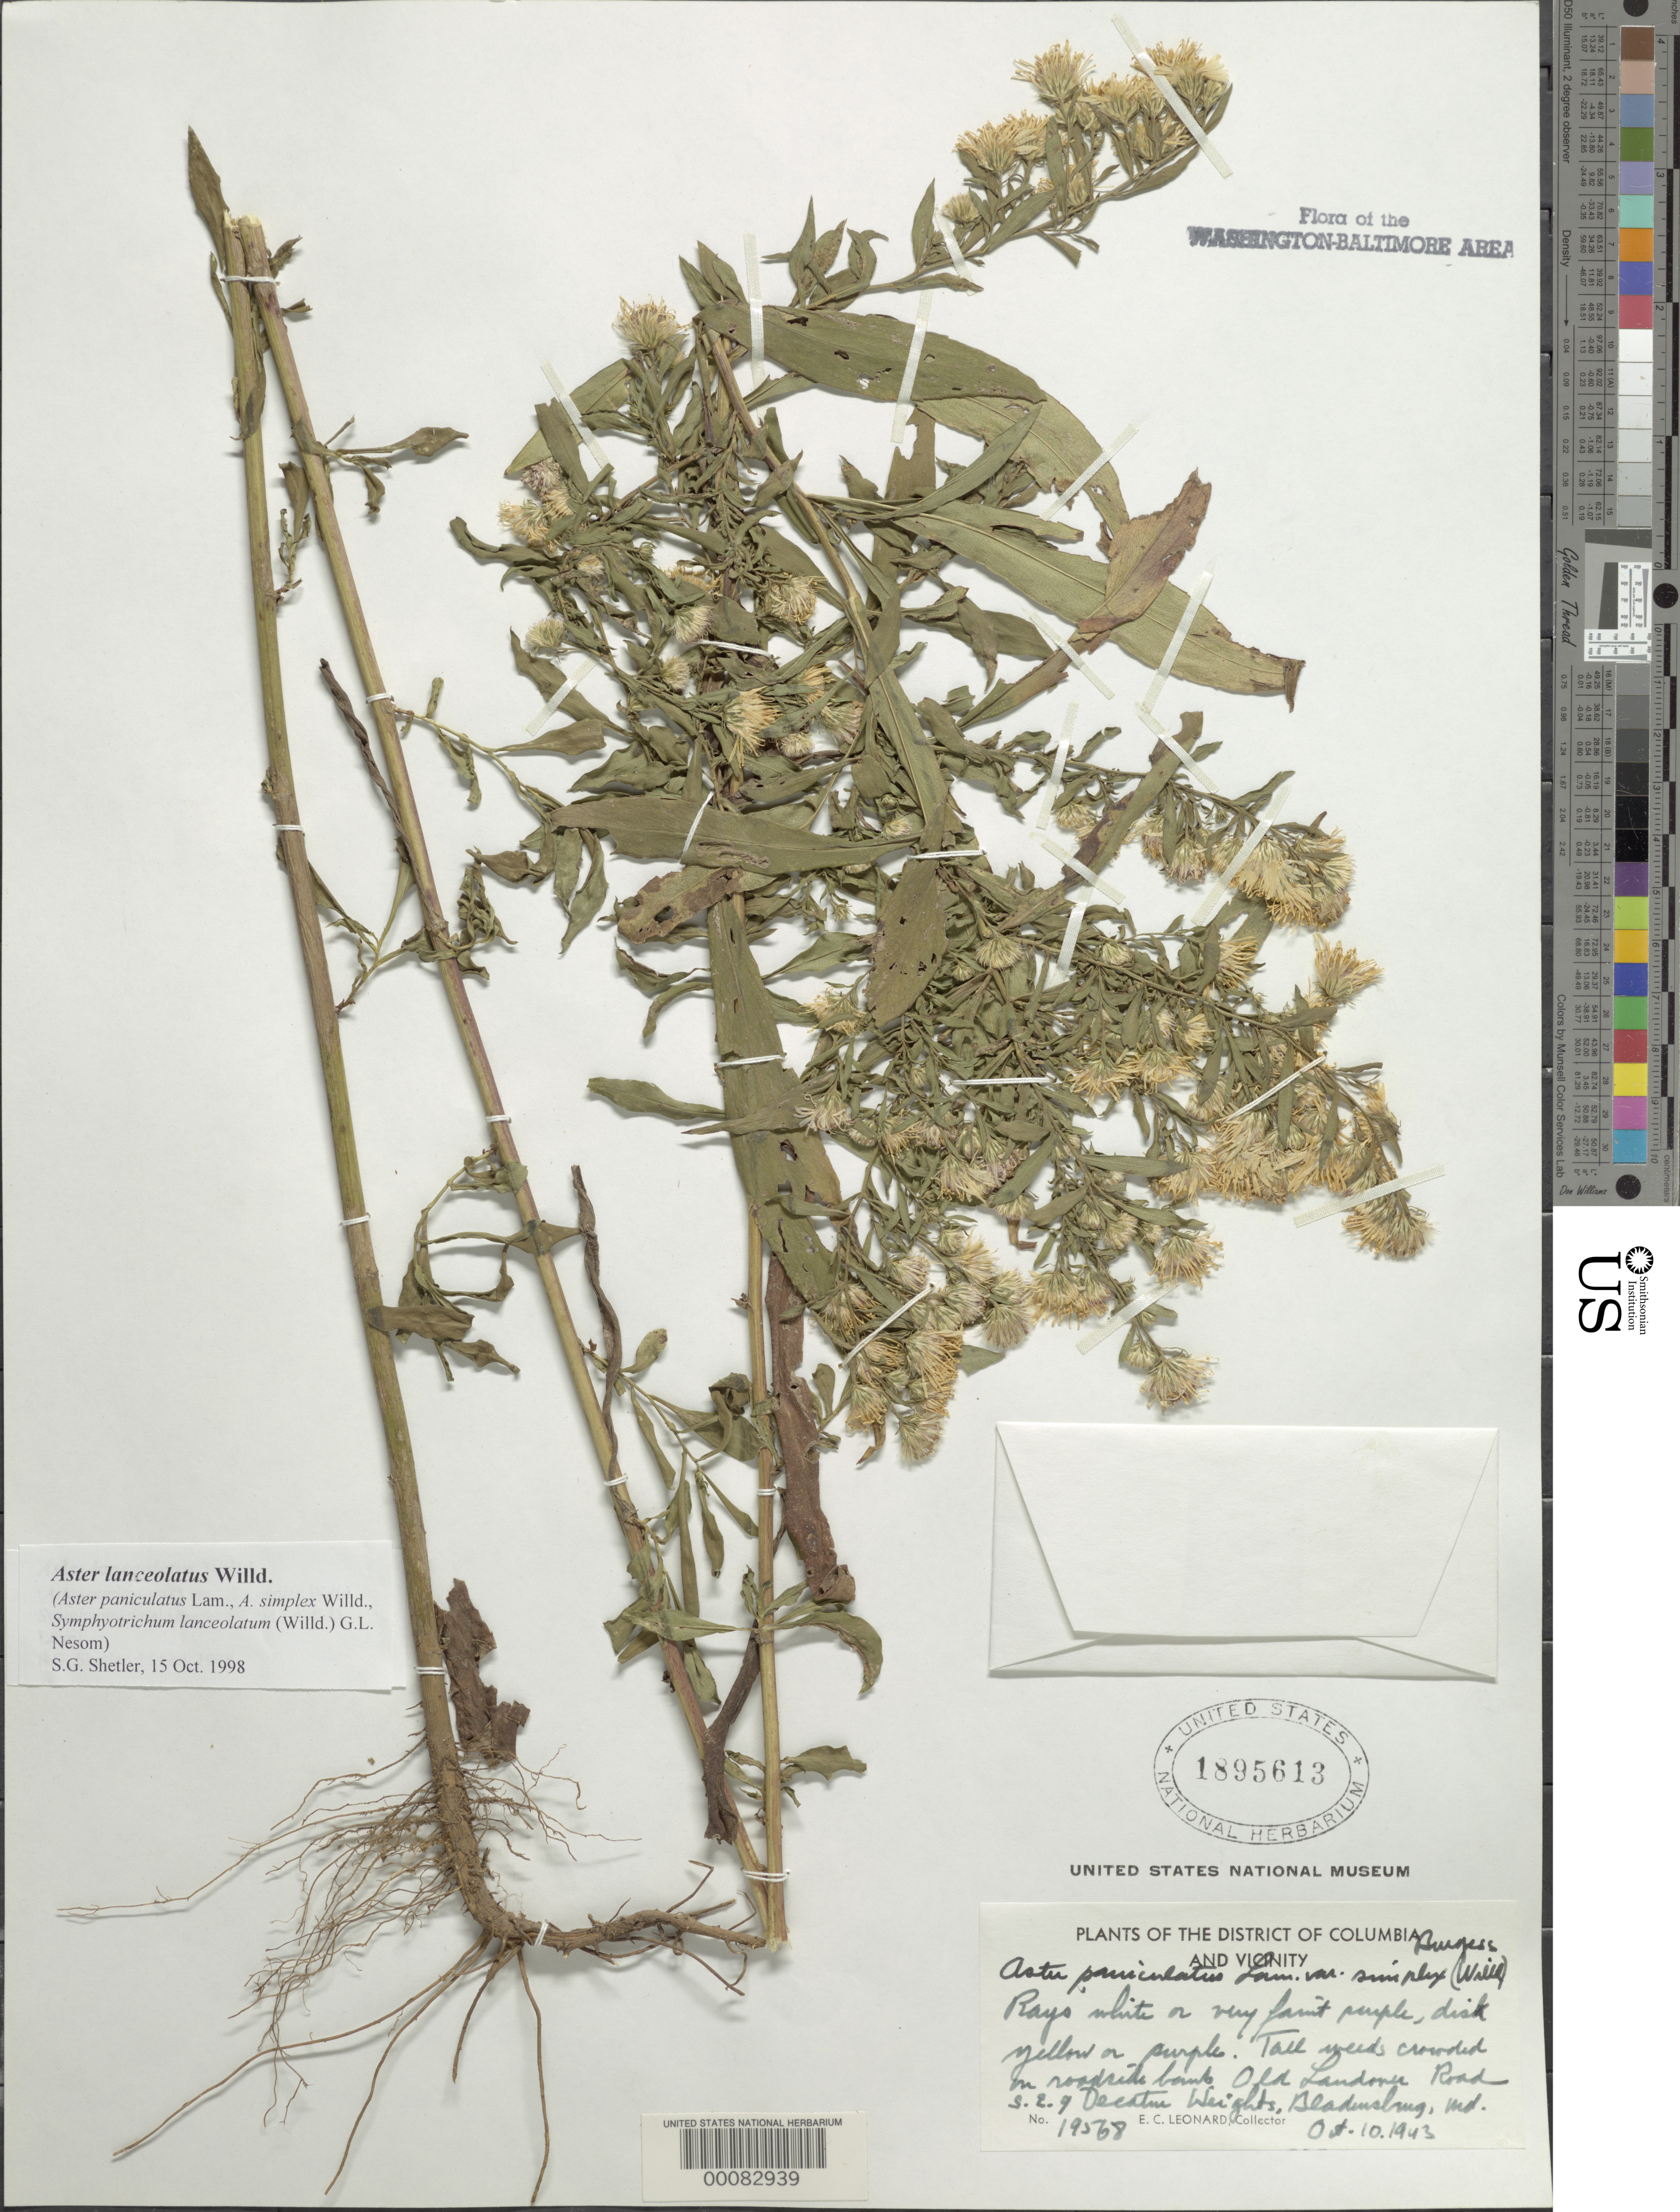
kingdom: Plantae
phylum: Tracheophyta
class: Magnoliopsida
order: Asterales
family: Asteraceae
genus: Symphyotrichum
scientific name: Symphyotrichum lanceolatum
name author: (Willd.) G.L. Nesom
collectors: E. C. Leonard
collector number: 19568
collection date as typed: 10 Oct 1943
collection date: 1943-10-10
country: United States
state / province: Maryland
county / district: Prince George's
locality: Old Landover Road SE of Decatur Heights, Bladensburg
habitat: Roadside bank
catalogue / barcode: US 1895613